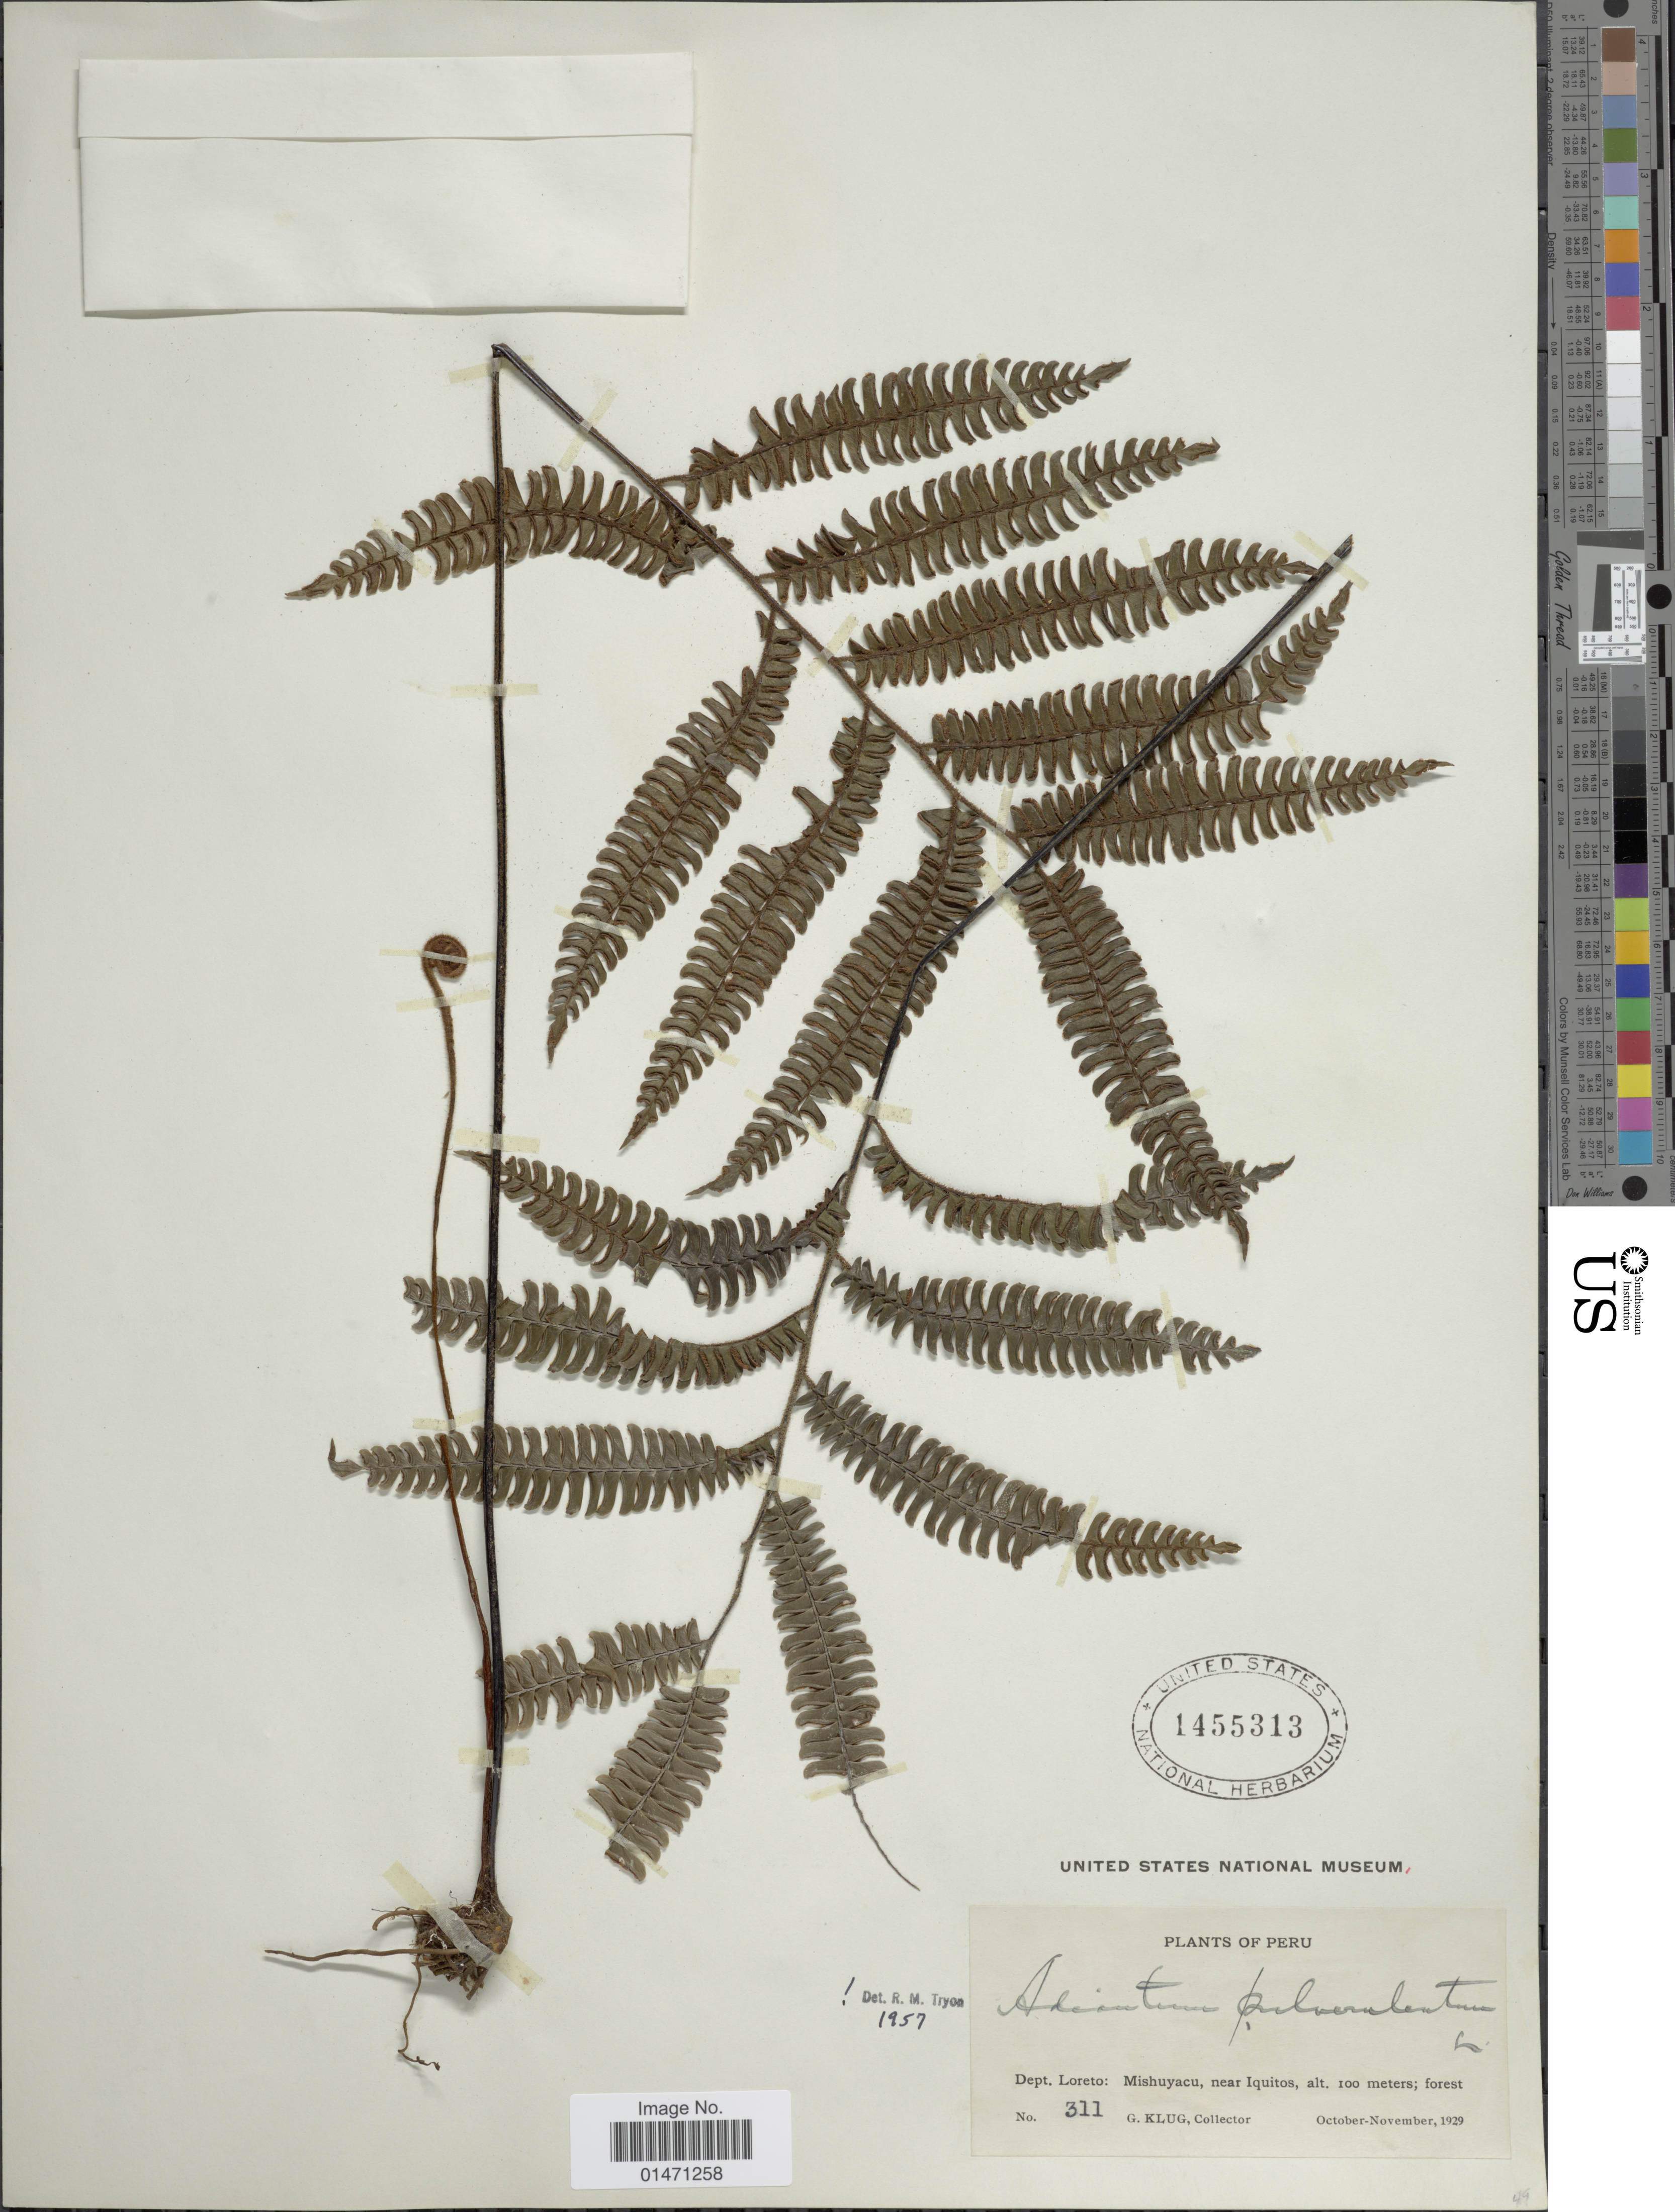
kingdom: Plantae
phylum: Tracheophyta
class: Polypodiopsida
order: Polypodiales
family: Pteridaceae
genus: Adiantum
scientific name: Adiantum pulverulentum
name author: L.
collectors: G. Klug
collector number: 311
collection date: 1929-10/1929-11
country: Peru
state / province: Loreto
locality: PLants of Peru, Dept. Loreto: Mishuyacu, near Iquitos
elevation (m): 100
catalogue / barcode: US 1455313